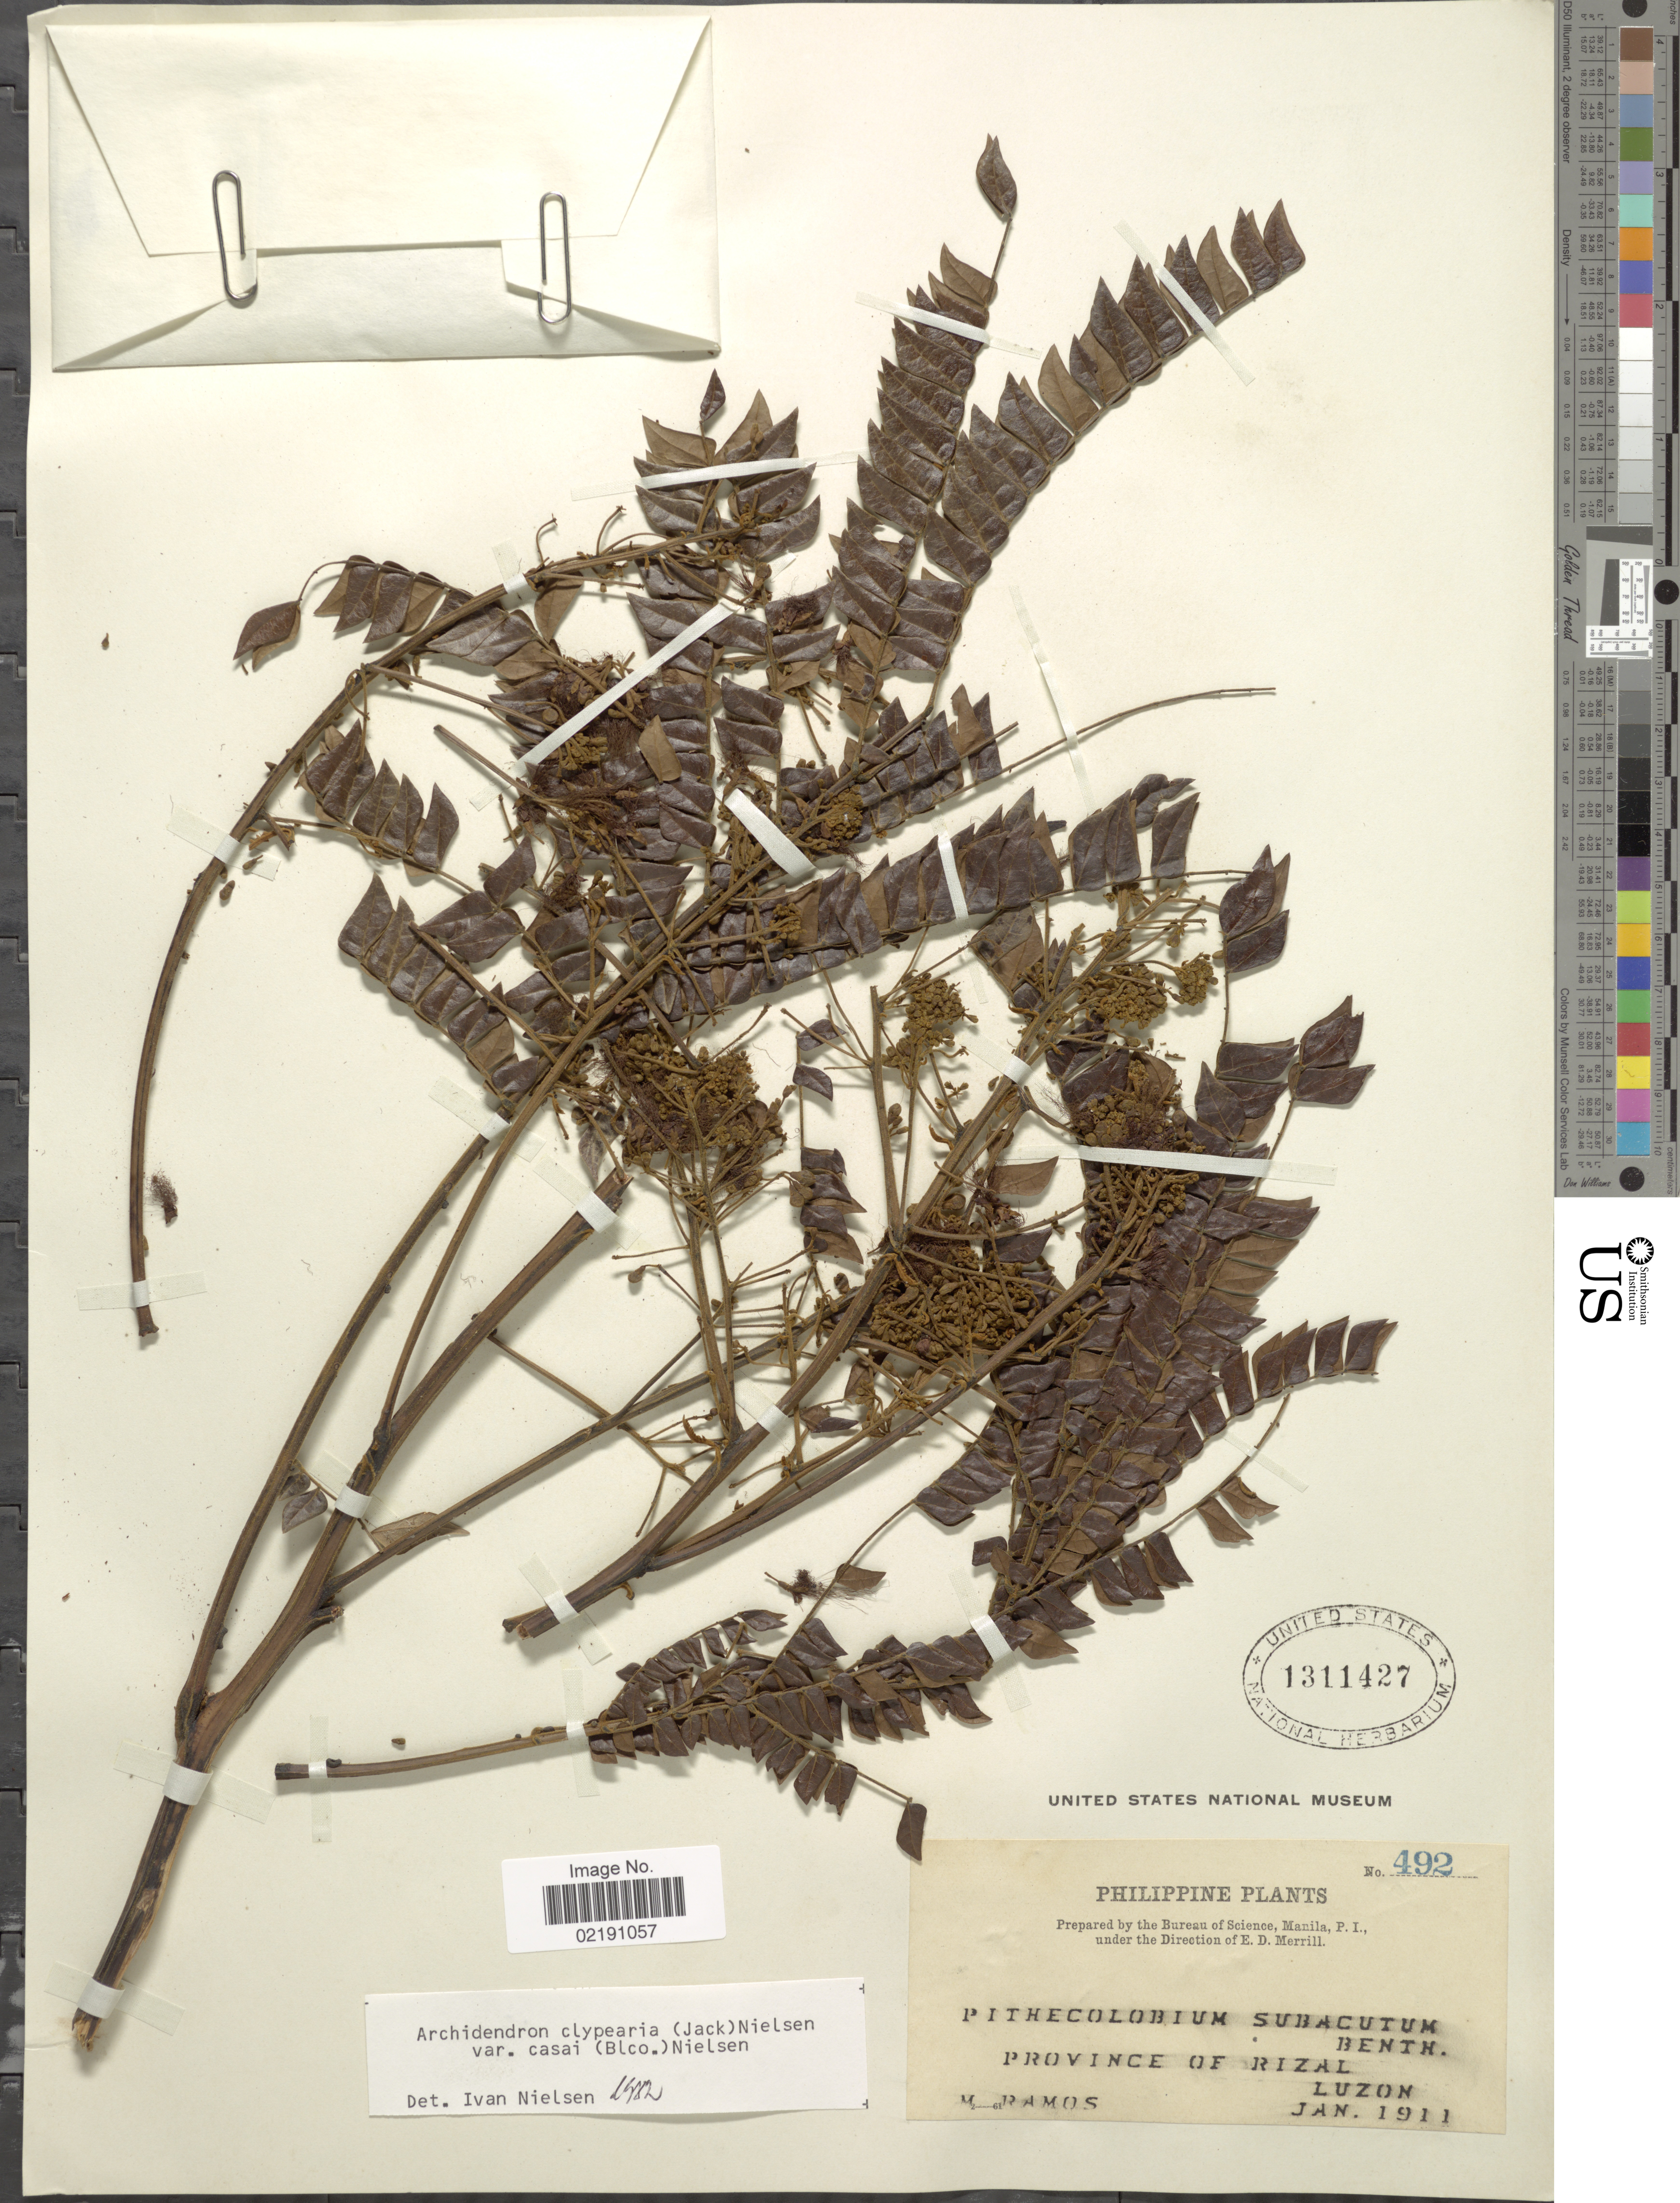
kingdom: Plantae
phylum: Tracheophyta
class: Magnoliopsida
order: Fabales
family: Fabaceae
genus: Archidendron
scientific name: Archidendron clypearia var. casai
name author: (Blanco) I.C. Nielsen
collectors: M. Ramos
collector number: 492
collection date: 1911-01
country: Philippines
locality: Province of Rizal. Luzon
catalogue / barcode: US 1311427